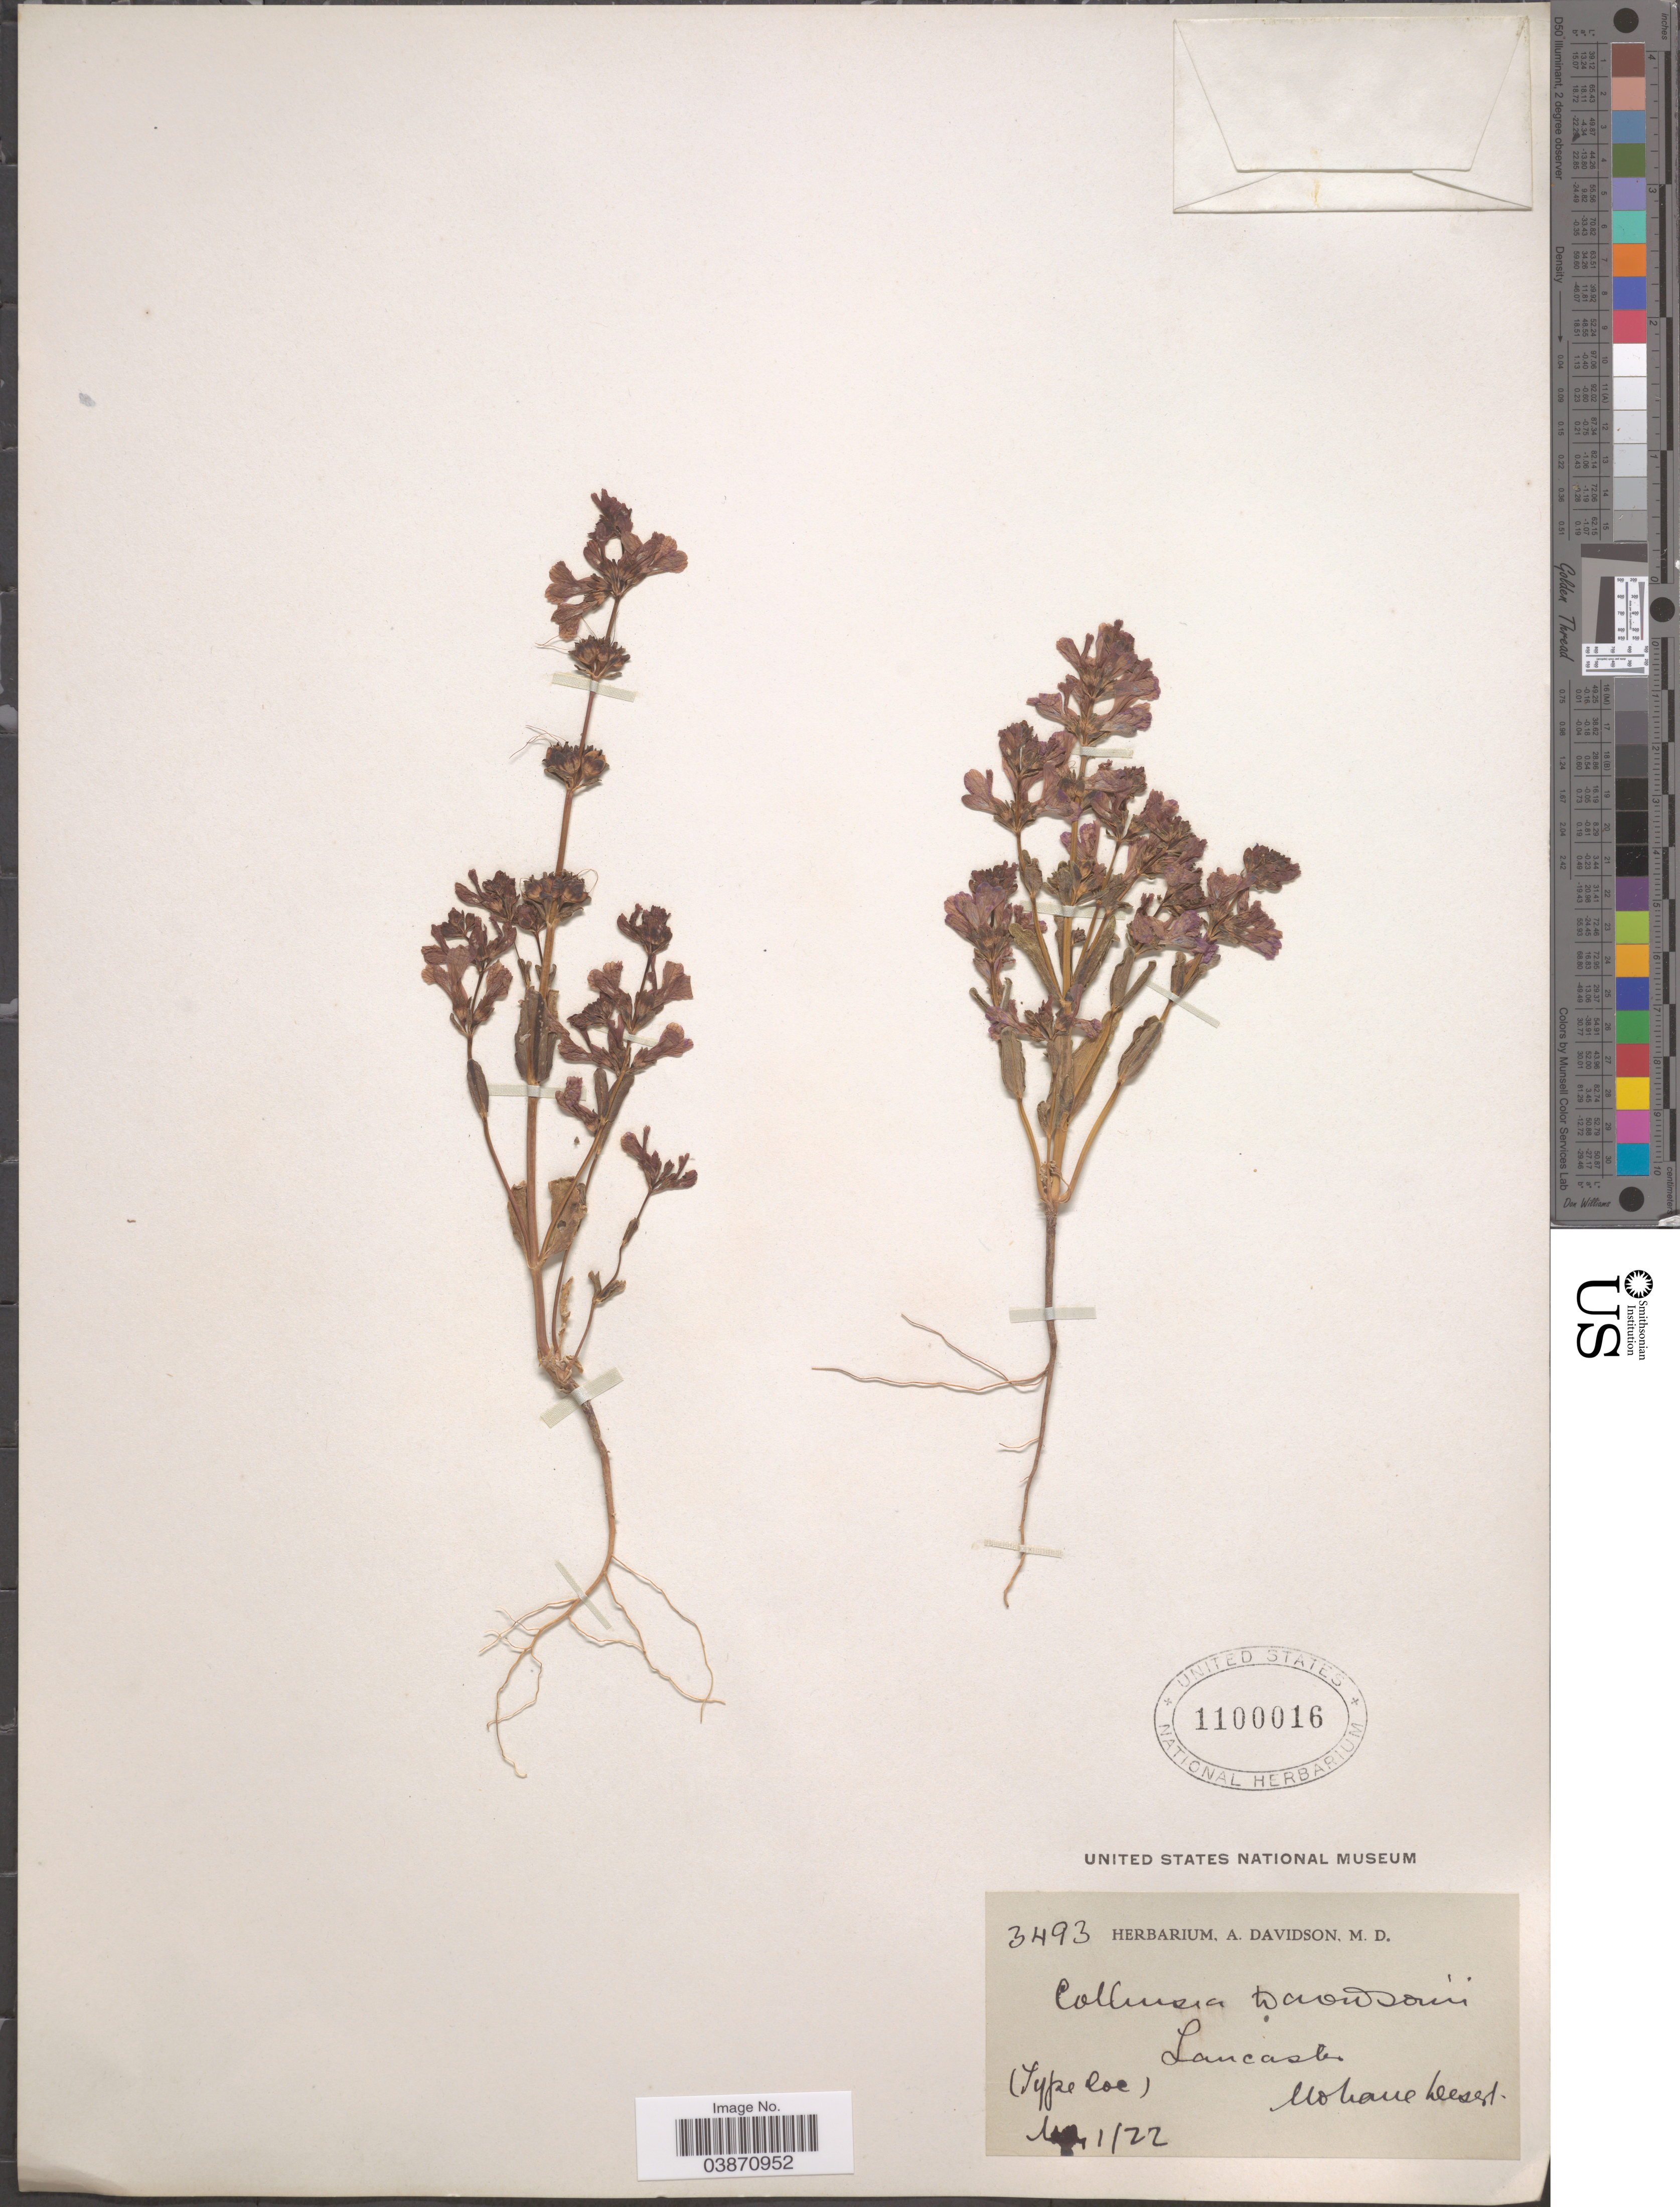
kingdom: Plantae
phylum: Tracheophyta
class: Magnoliopsida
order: Lamiales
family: Plantaginaceae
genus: Collinsia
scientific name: Collinsia bartsiifolia var. davidsonii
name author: (Parish) Newsom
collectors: ex herb. A. Davidson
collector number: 3493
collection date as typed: Transcribed d/m/y: 1/5/22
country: United States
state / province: California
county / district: Kern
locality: Lancaster, Mohave Desert.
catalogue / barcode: US 1100016